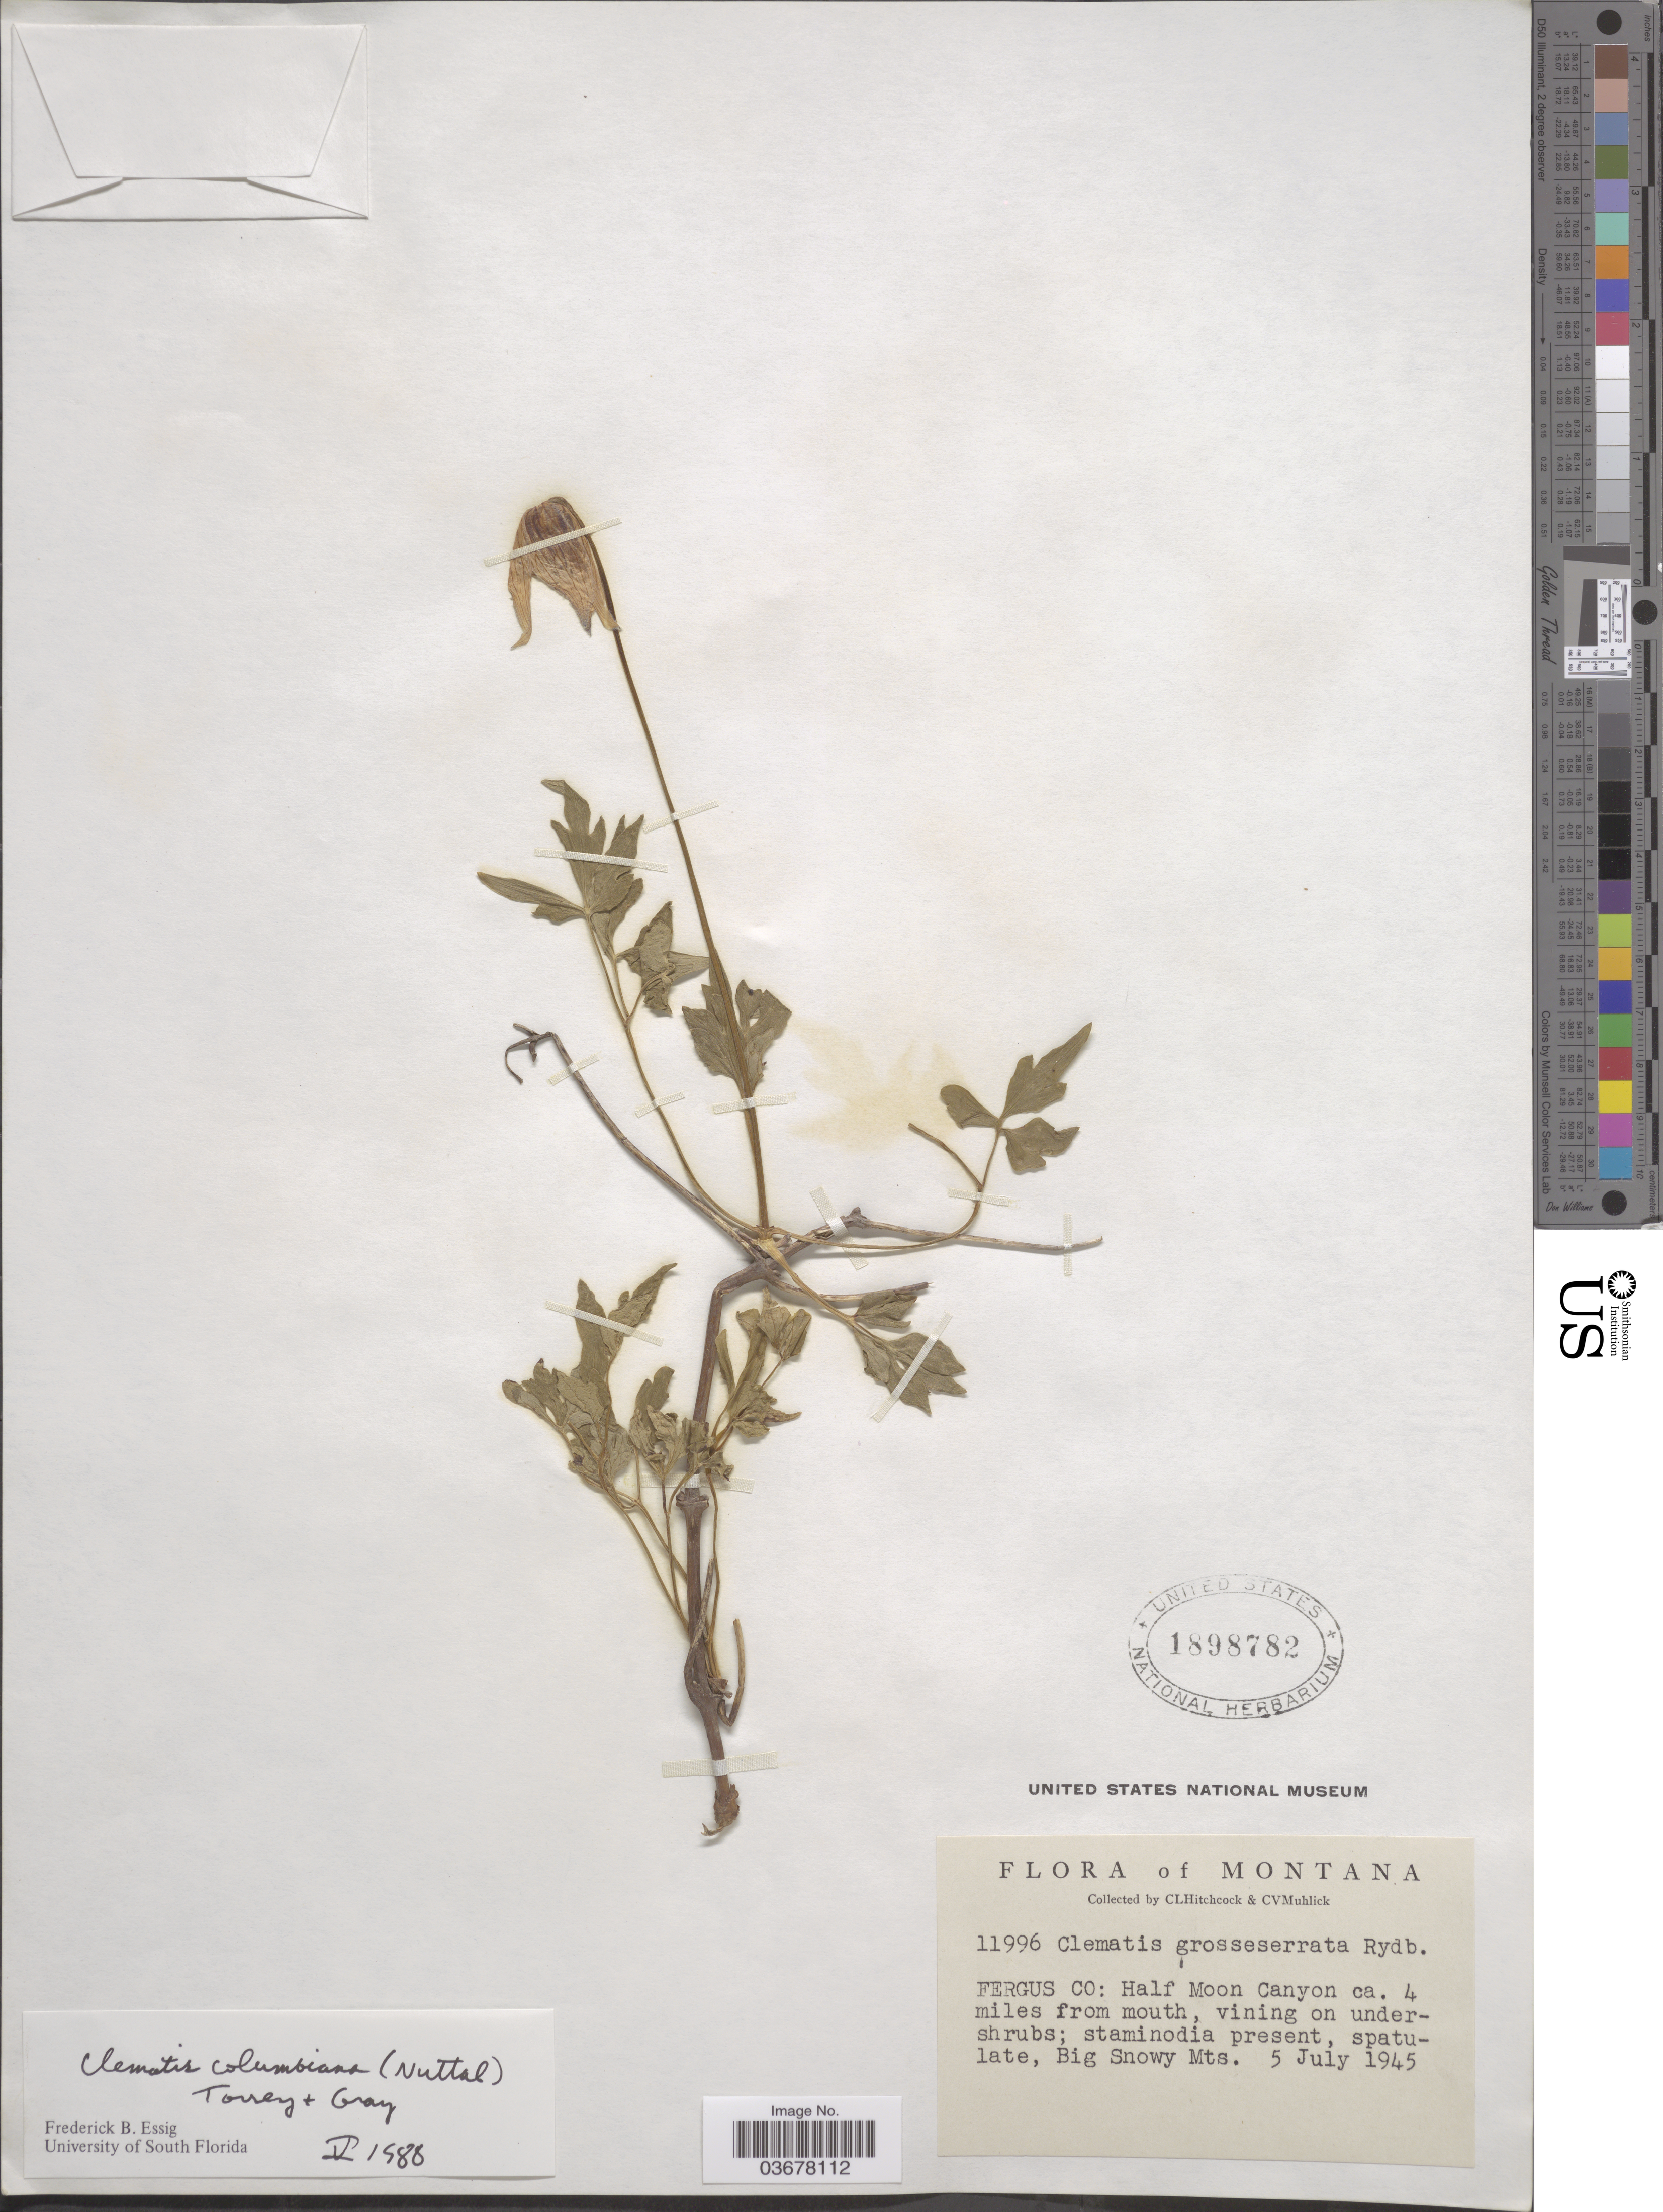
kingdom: Plantae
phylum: Tracheophyta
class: Magnoliopsida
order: Ranunculales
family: Ranunculaceae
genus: Clematis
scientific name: Clematis columbiana var. columbiana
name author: (Nutt.) Torr. & A. Gray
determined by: Strong, M. T., (US), Smithsonian Institution - National Museum of Natural History (UNITED STATES)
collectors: C. L. Hitchcock & C. V. Muhlick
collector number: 11996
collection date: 1945-07-05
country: United States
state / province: Montana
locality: Fergus Co: Half Moon Canyon ca. 4 miles from mouth. Big Snowy Mts.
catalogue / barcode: US 1898782